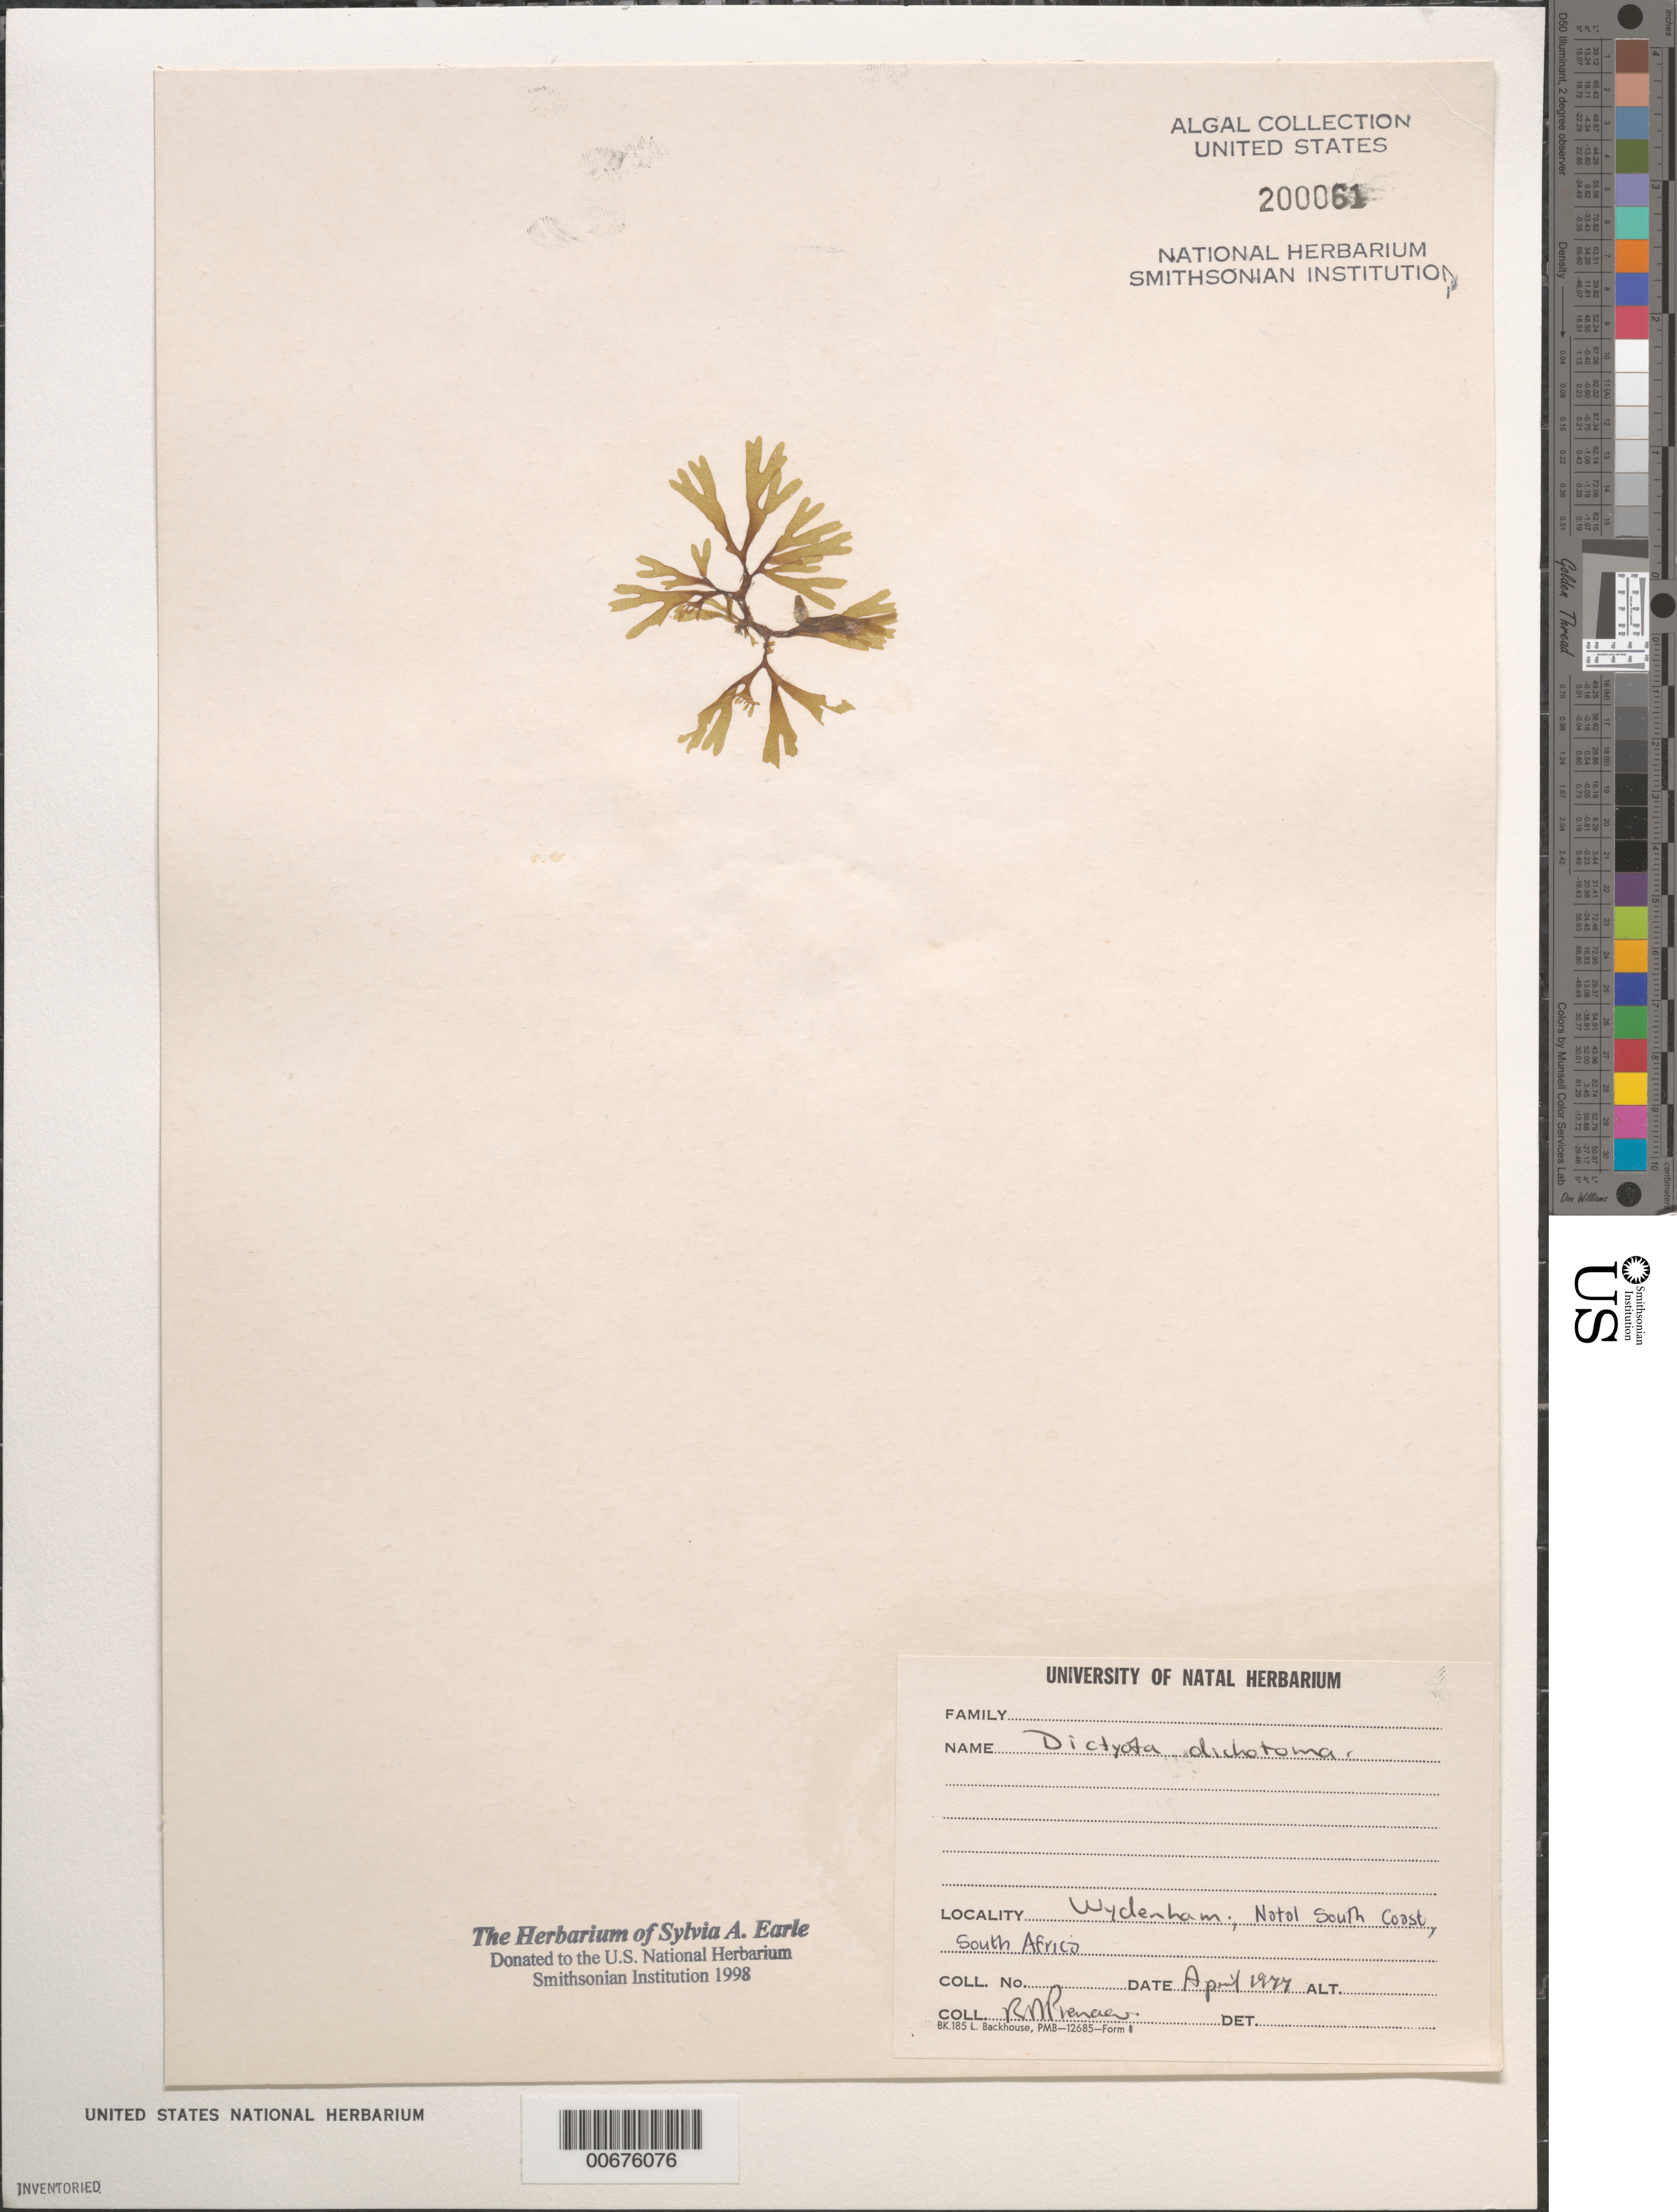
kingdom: Chromista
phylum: Ochrophyta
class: Phaeophyceae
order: Dictyotales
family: Dictyotaceae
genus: Dictyota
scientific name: Dictyota dichotoma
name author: (Huds.) J.V.Lamouroux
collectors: R. Pienaar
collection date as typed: Apr 1977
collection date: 1977-04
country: South Africa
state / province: KwaZulu-Natal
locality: Wydenham, south coast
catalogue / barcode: US 200061